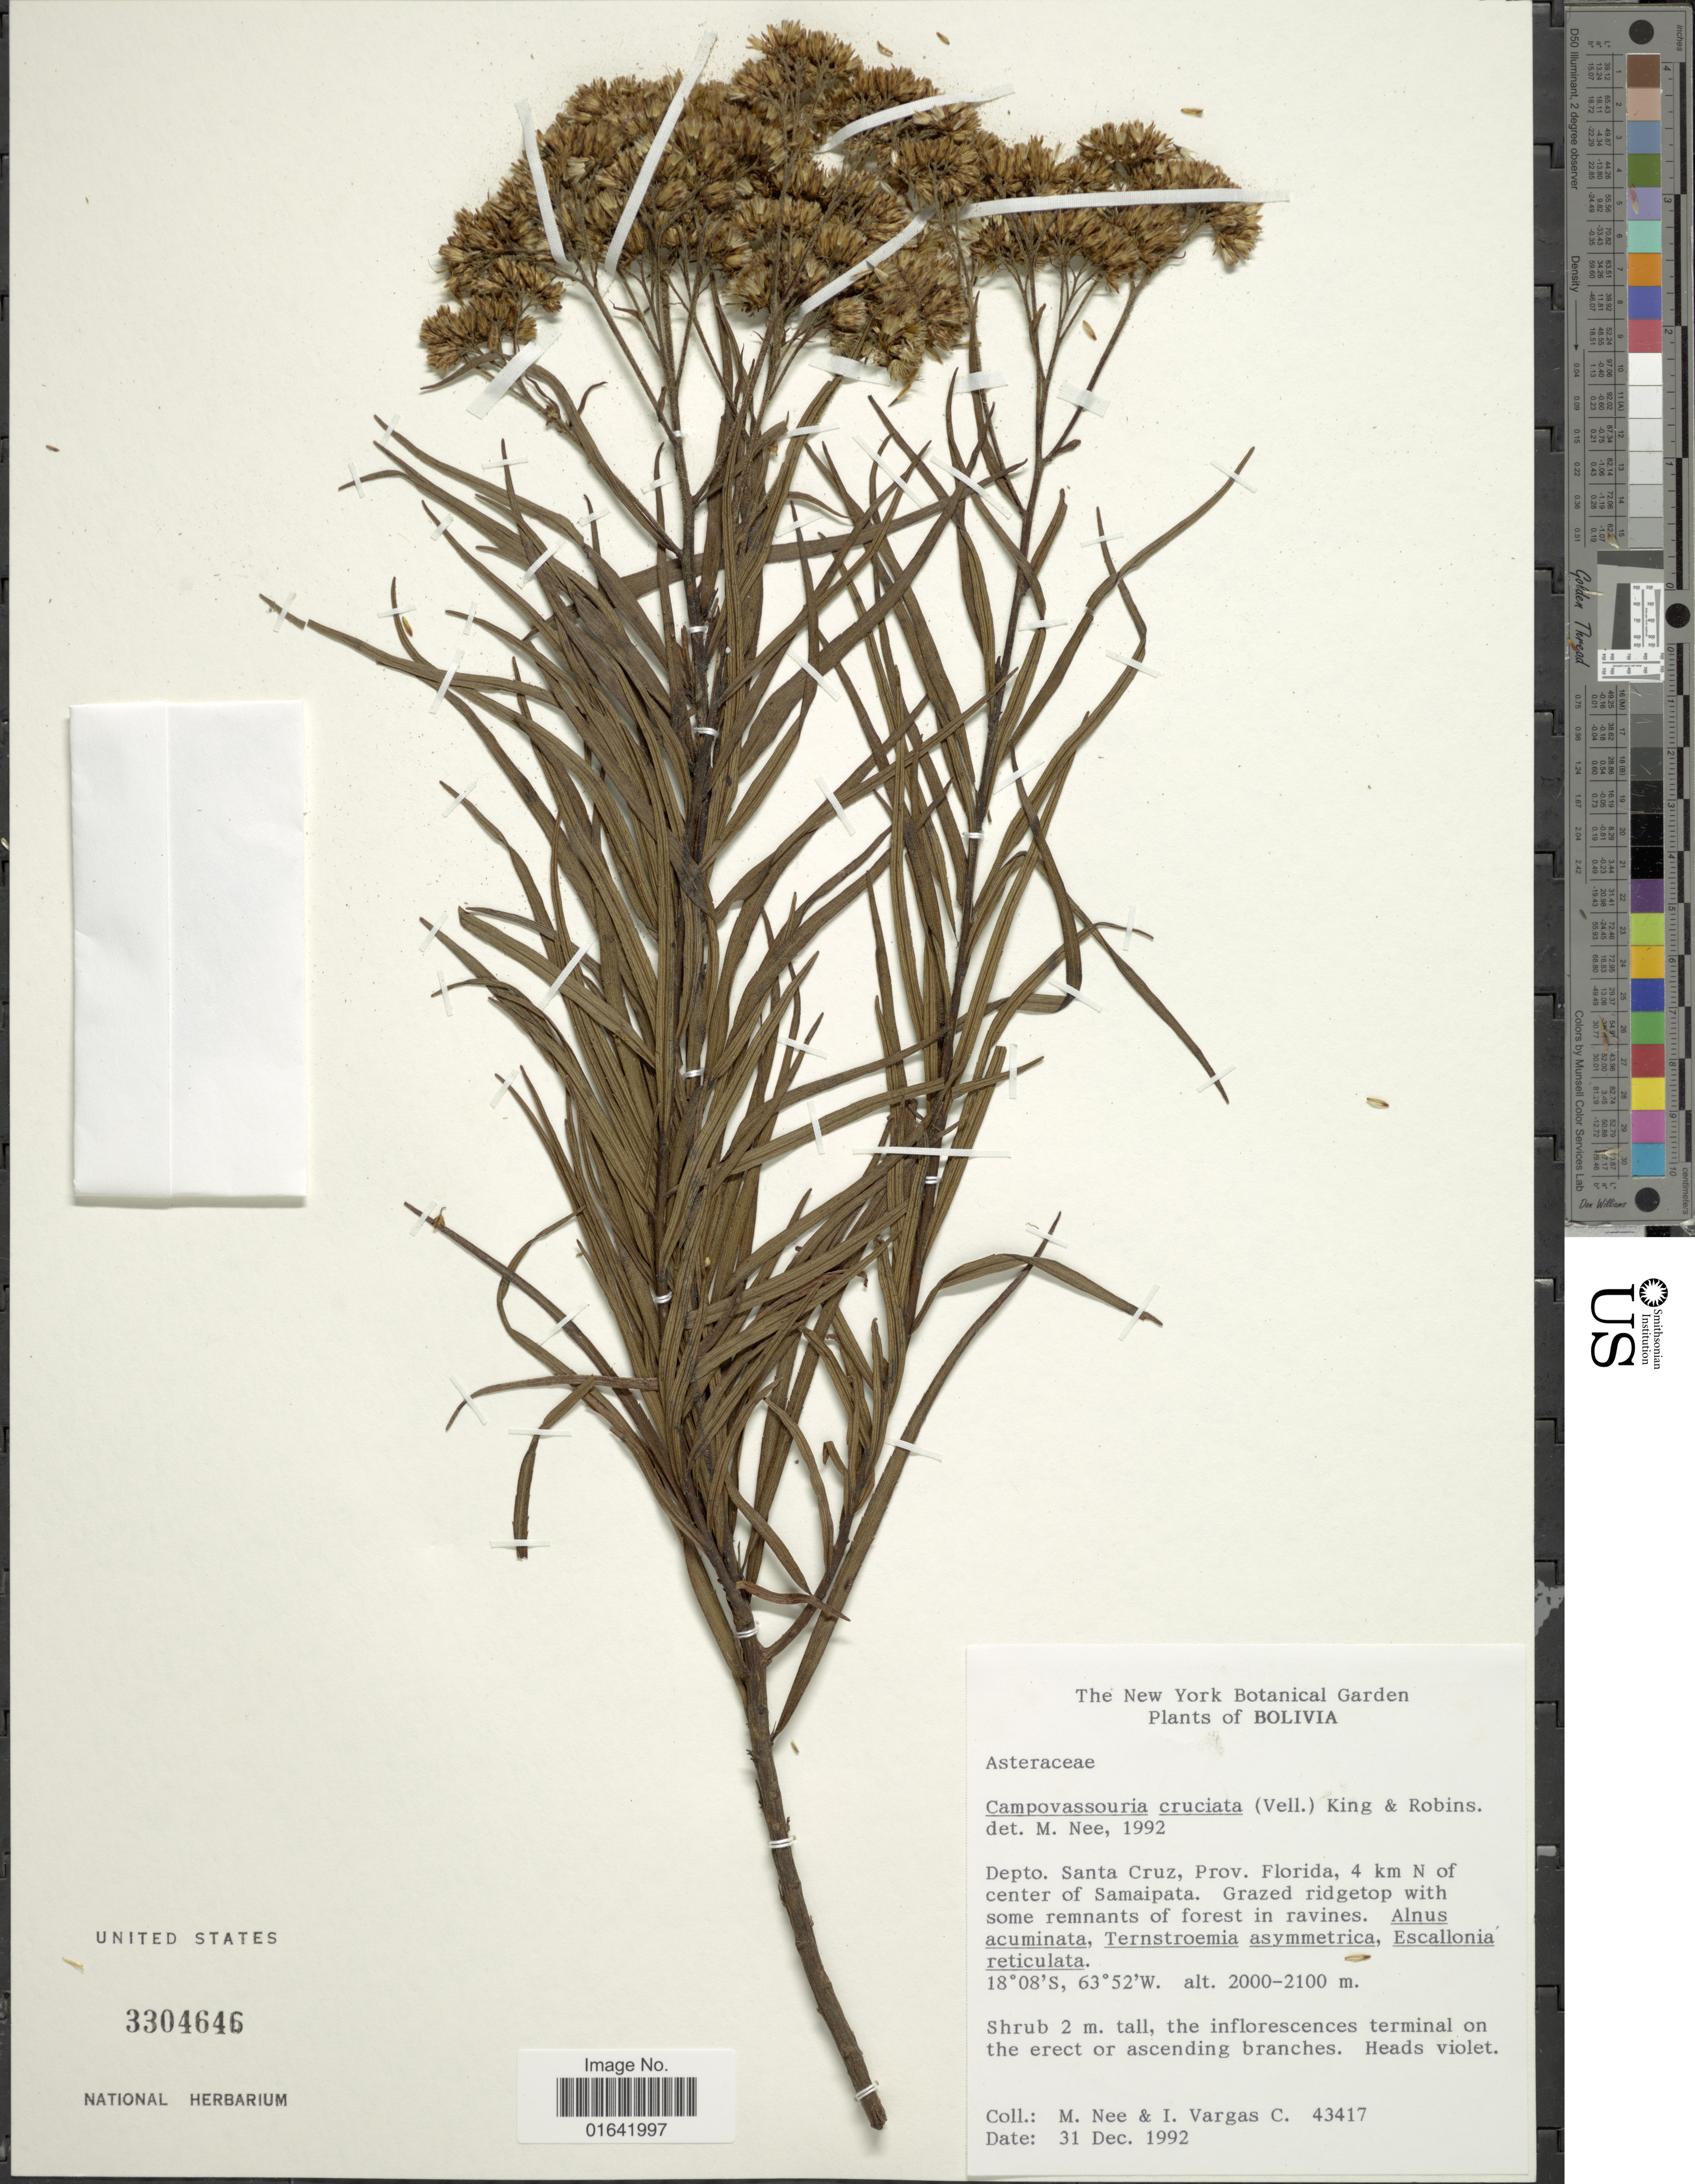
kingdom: Plantae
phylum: Tracheophyta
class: Magnoliopsida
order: Asterales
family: Asteraceae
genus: Campovassouria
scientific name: Campovassouria bupleurifolia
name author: (DC.) R.M. King & H. Rob.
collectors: M. Nee & I. Vargas C.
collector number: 43417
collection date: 1992-12-31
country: Bolivia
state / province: Santa Cruz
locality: Prov. Florida, 4 km N of center of Samaipata, grazed ridgetop with some remnants of forest in ravines.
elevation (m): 2000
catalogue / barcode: US 3304646